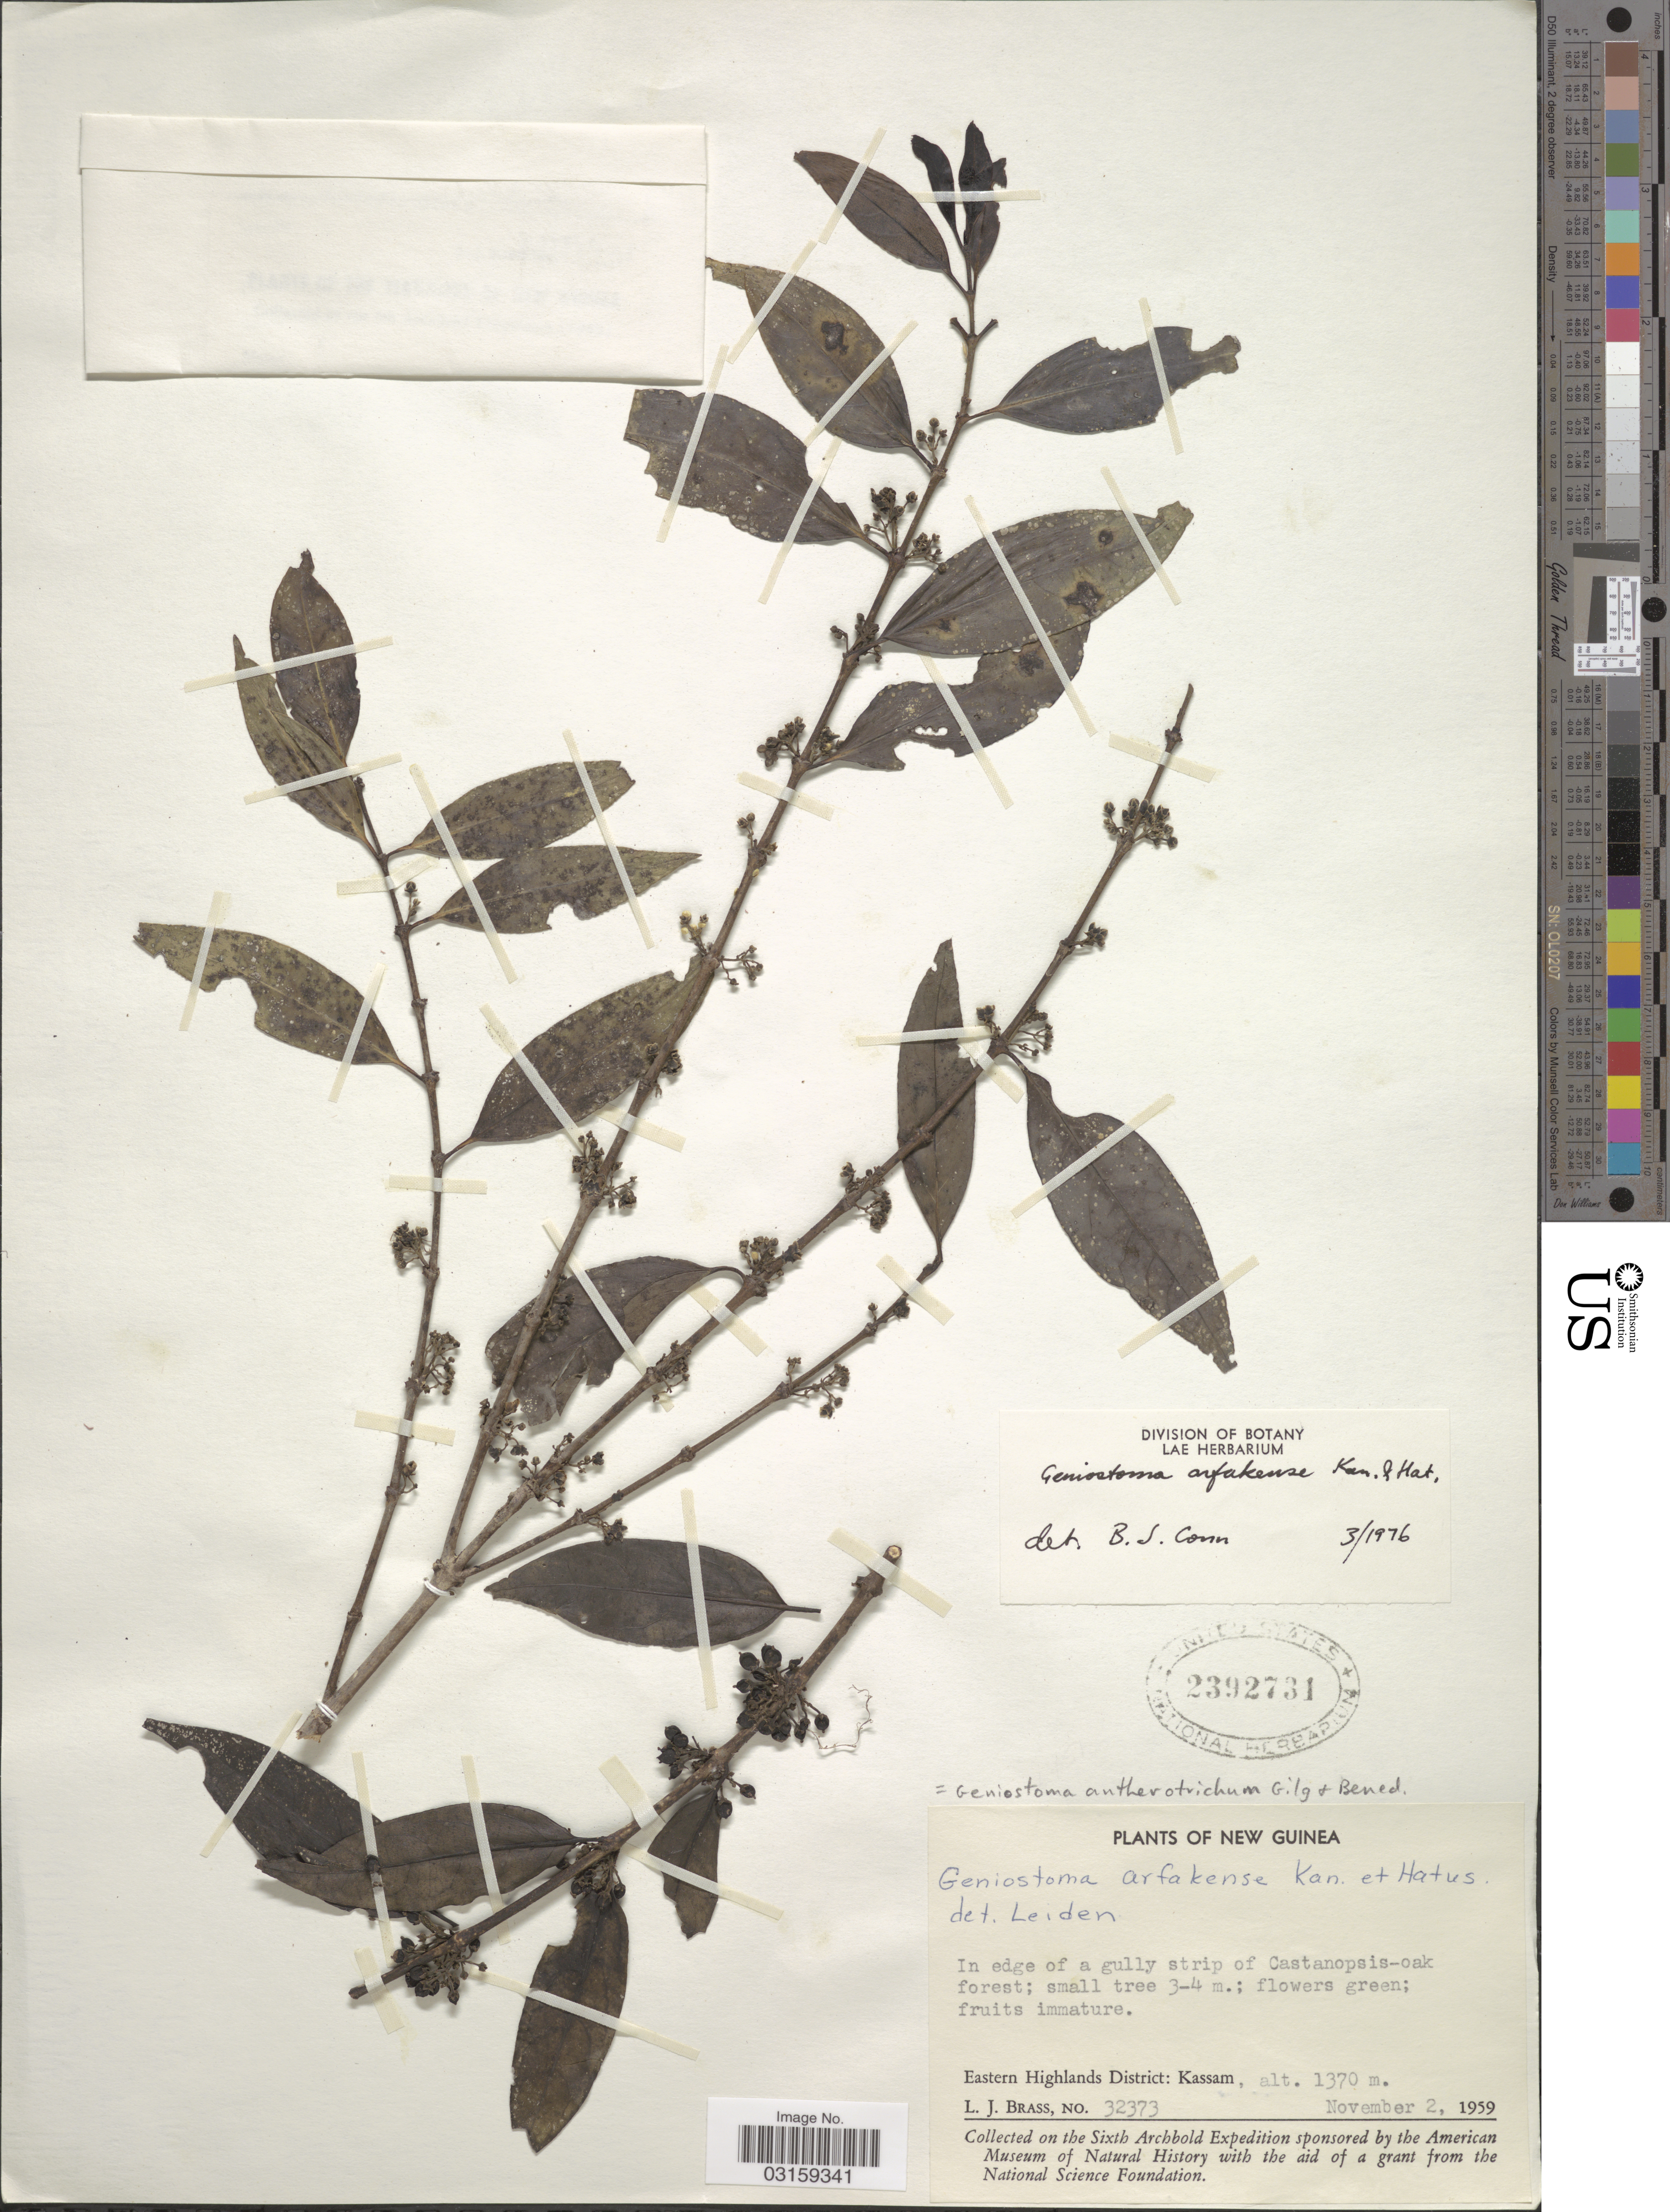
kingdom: Plantae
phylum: Tracheophyta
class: Magnoliopsida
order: Gentianales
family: Loganiaceae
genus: Geniostoma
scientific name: Geniostoma antherotrichum var. antherotrichum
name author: Gilg & Gilg-Ben.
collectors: L. J. Brass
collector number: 32373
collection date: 1959-11-02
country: Papua New Guinea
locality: New Guinea. Eastern Highlands District: Kassam.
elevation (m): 1370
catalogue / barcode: US 2392731